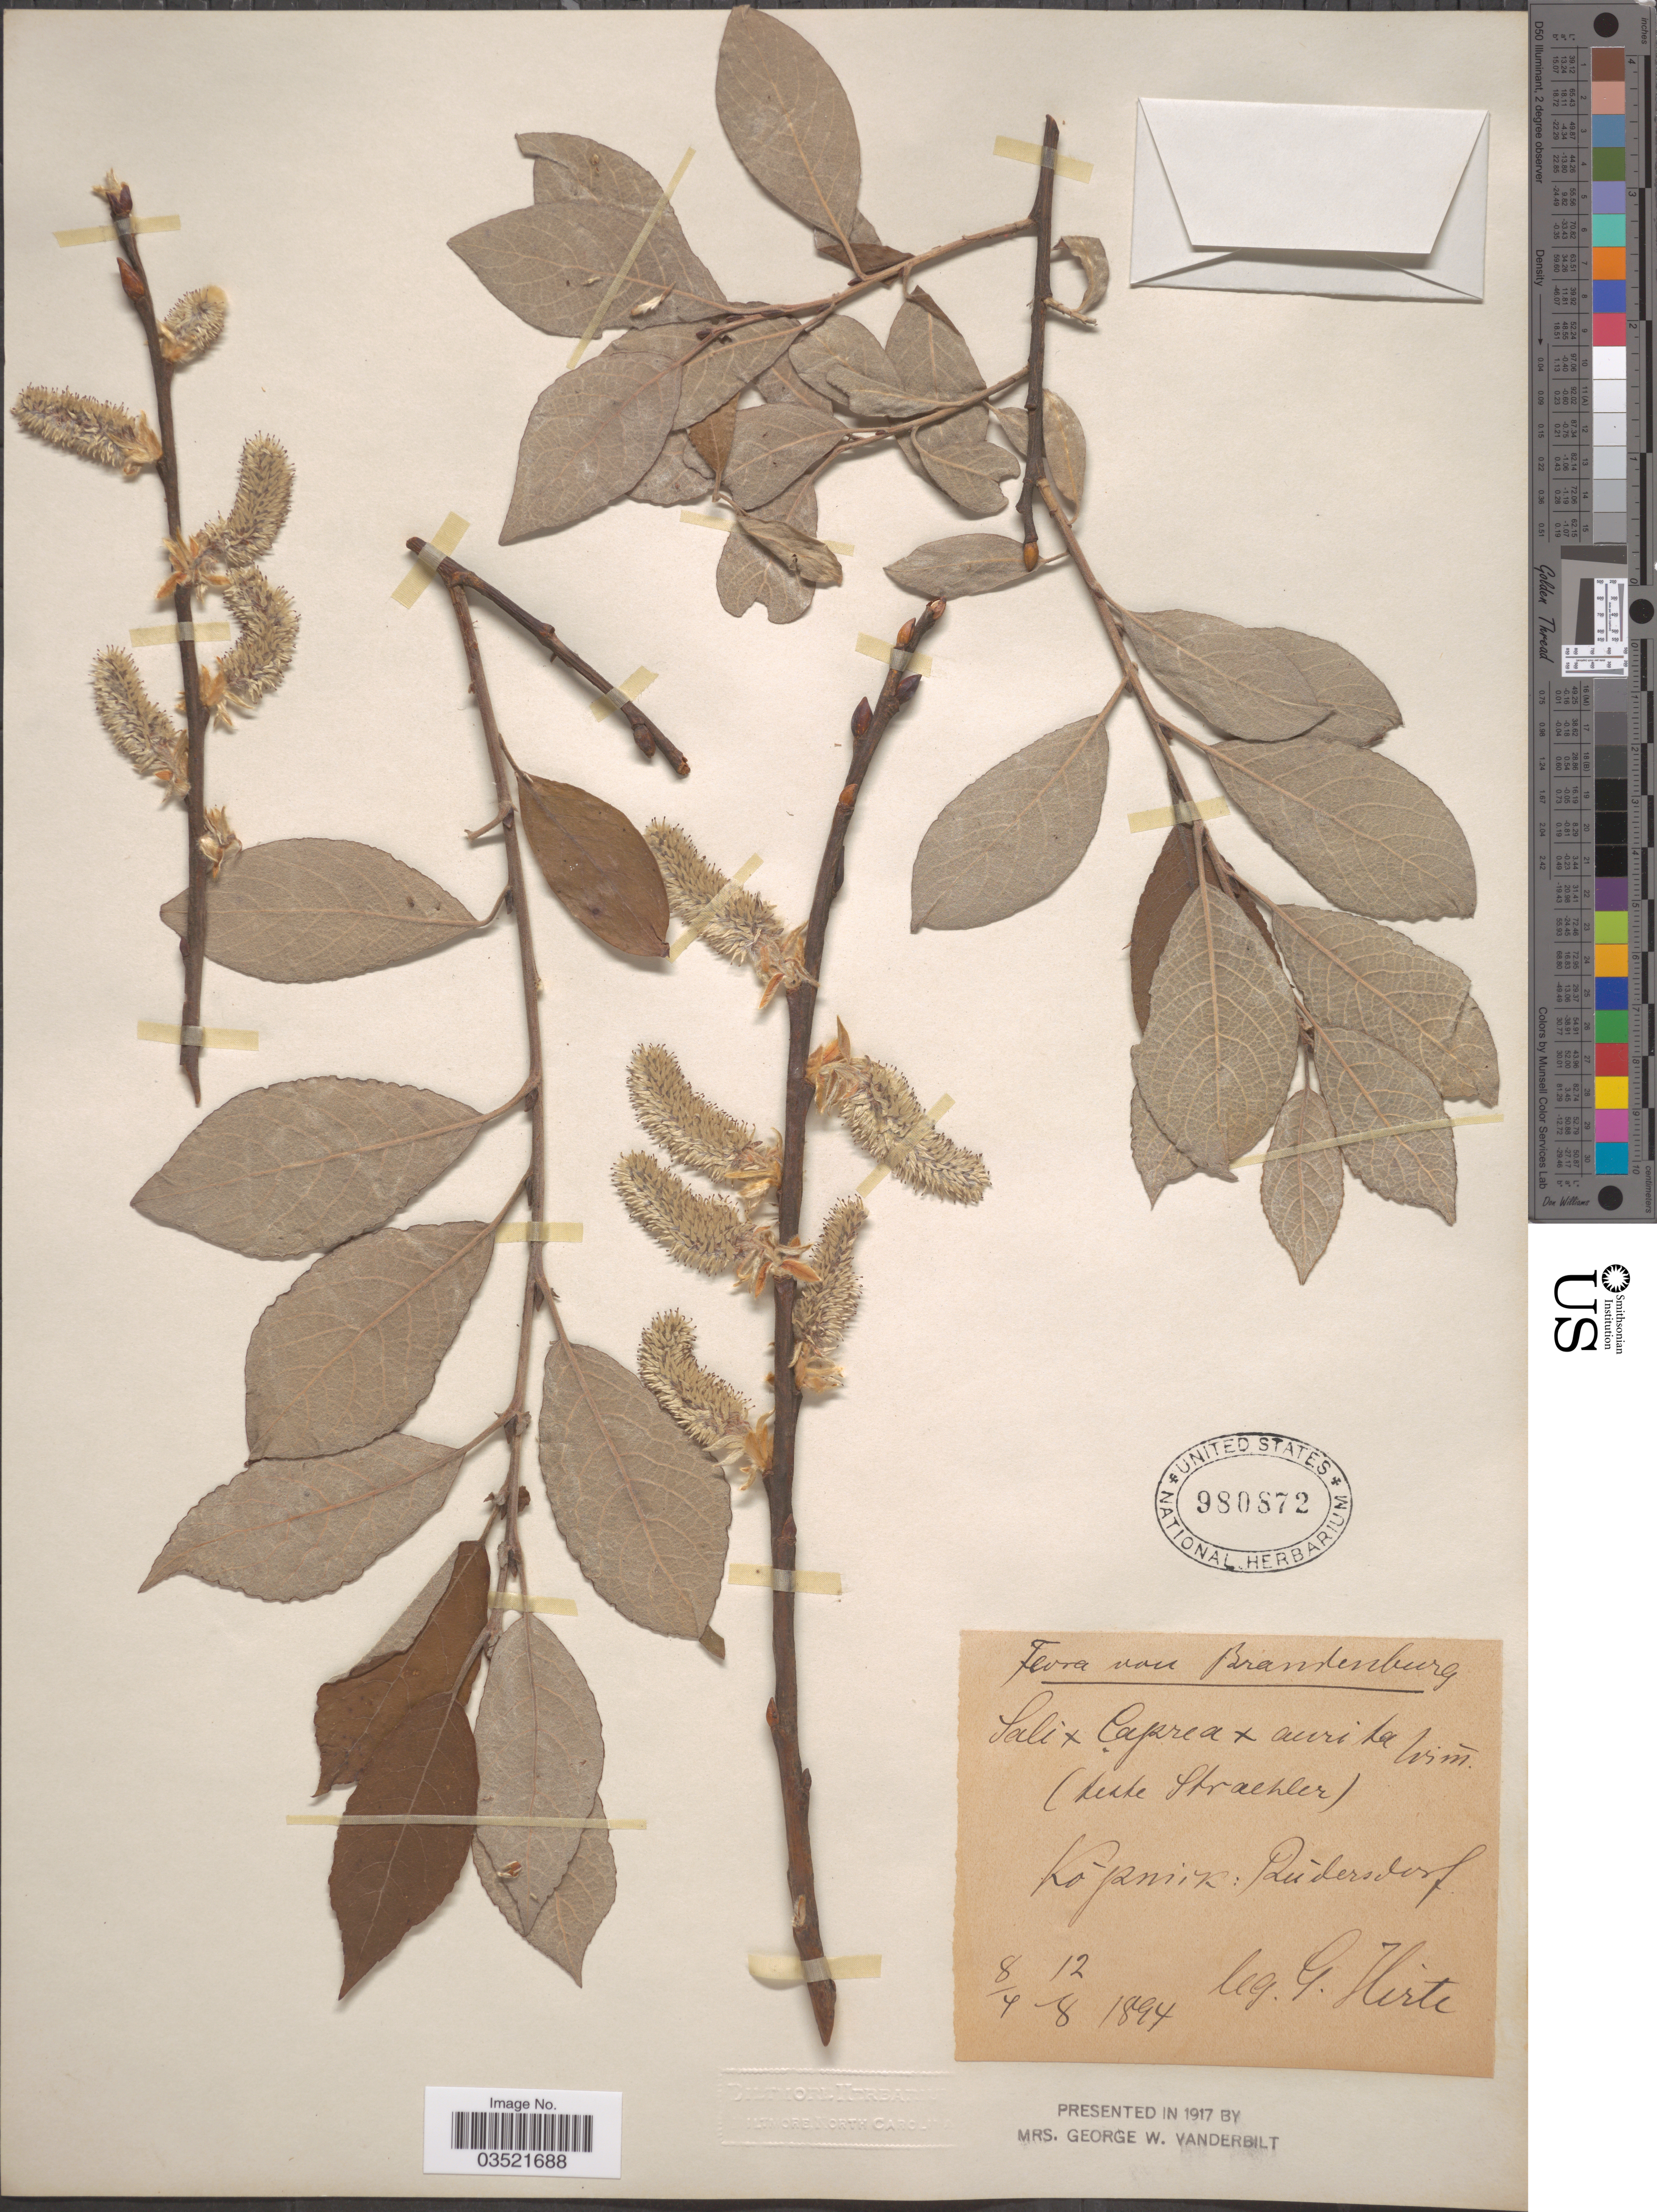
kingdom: Plantae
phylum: Tracheophyta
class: Magnoliopsida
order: Malpighiales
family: Salicaceae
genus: Salix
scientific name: Salix aurita x S. caprea L.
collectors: G. Hirte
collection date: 1894-04-08/1894-08-12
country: Germany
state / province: Brandenburg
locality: Kopenick: Rúdersdorf.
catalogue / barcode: US 980872